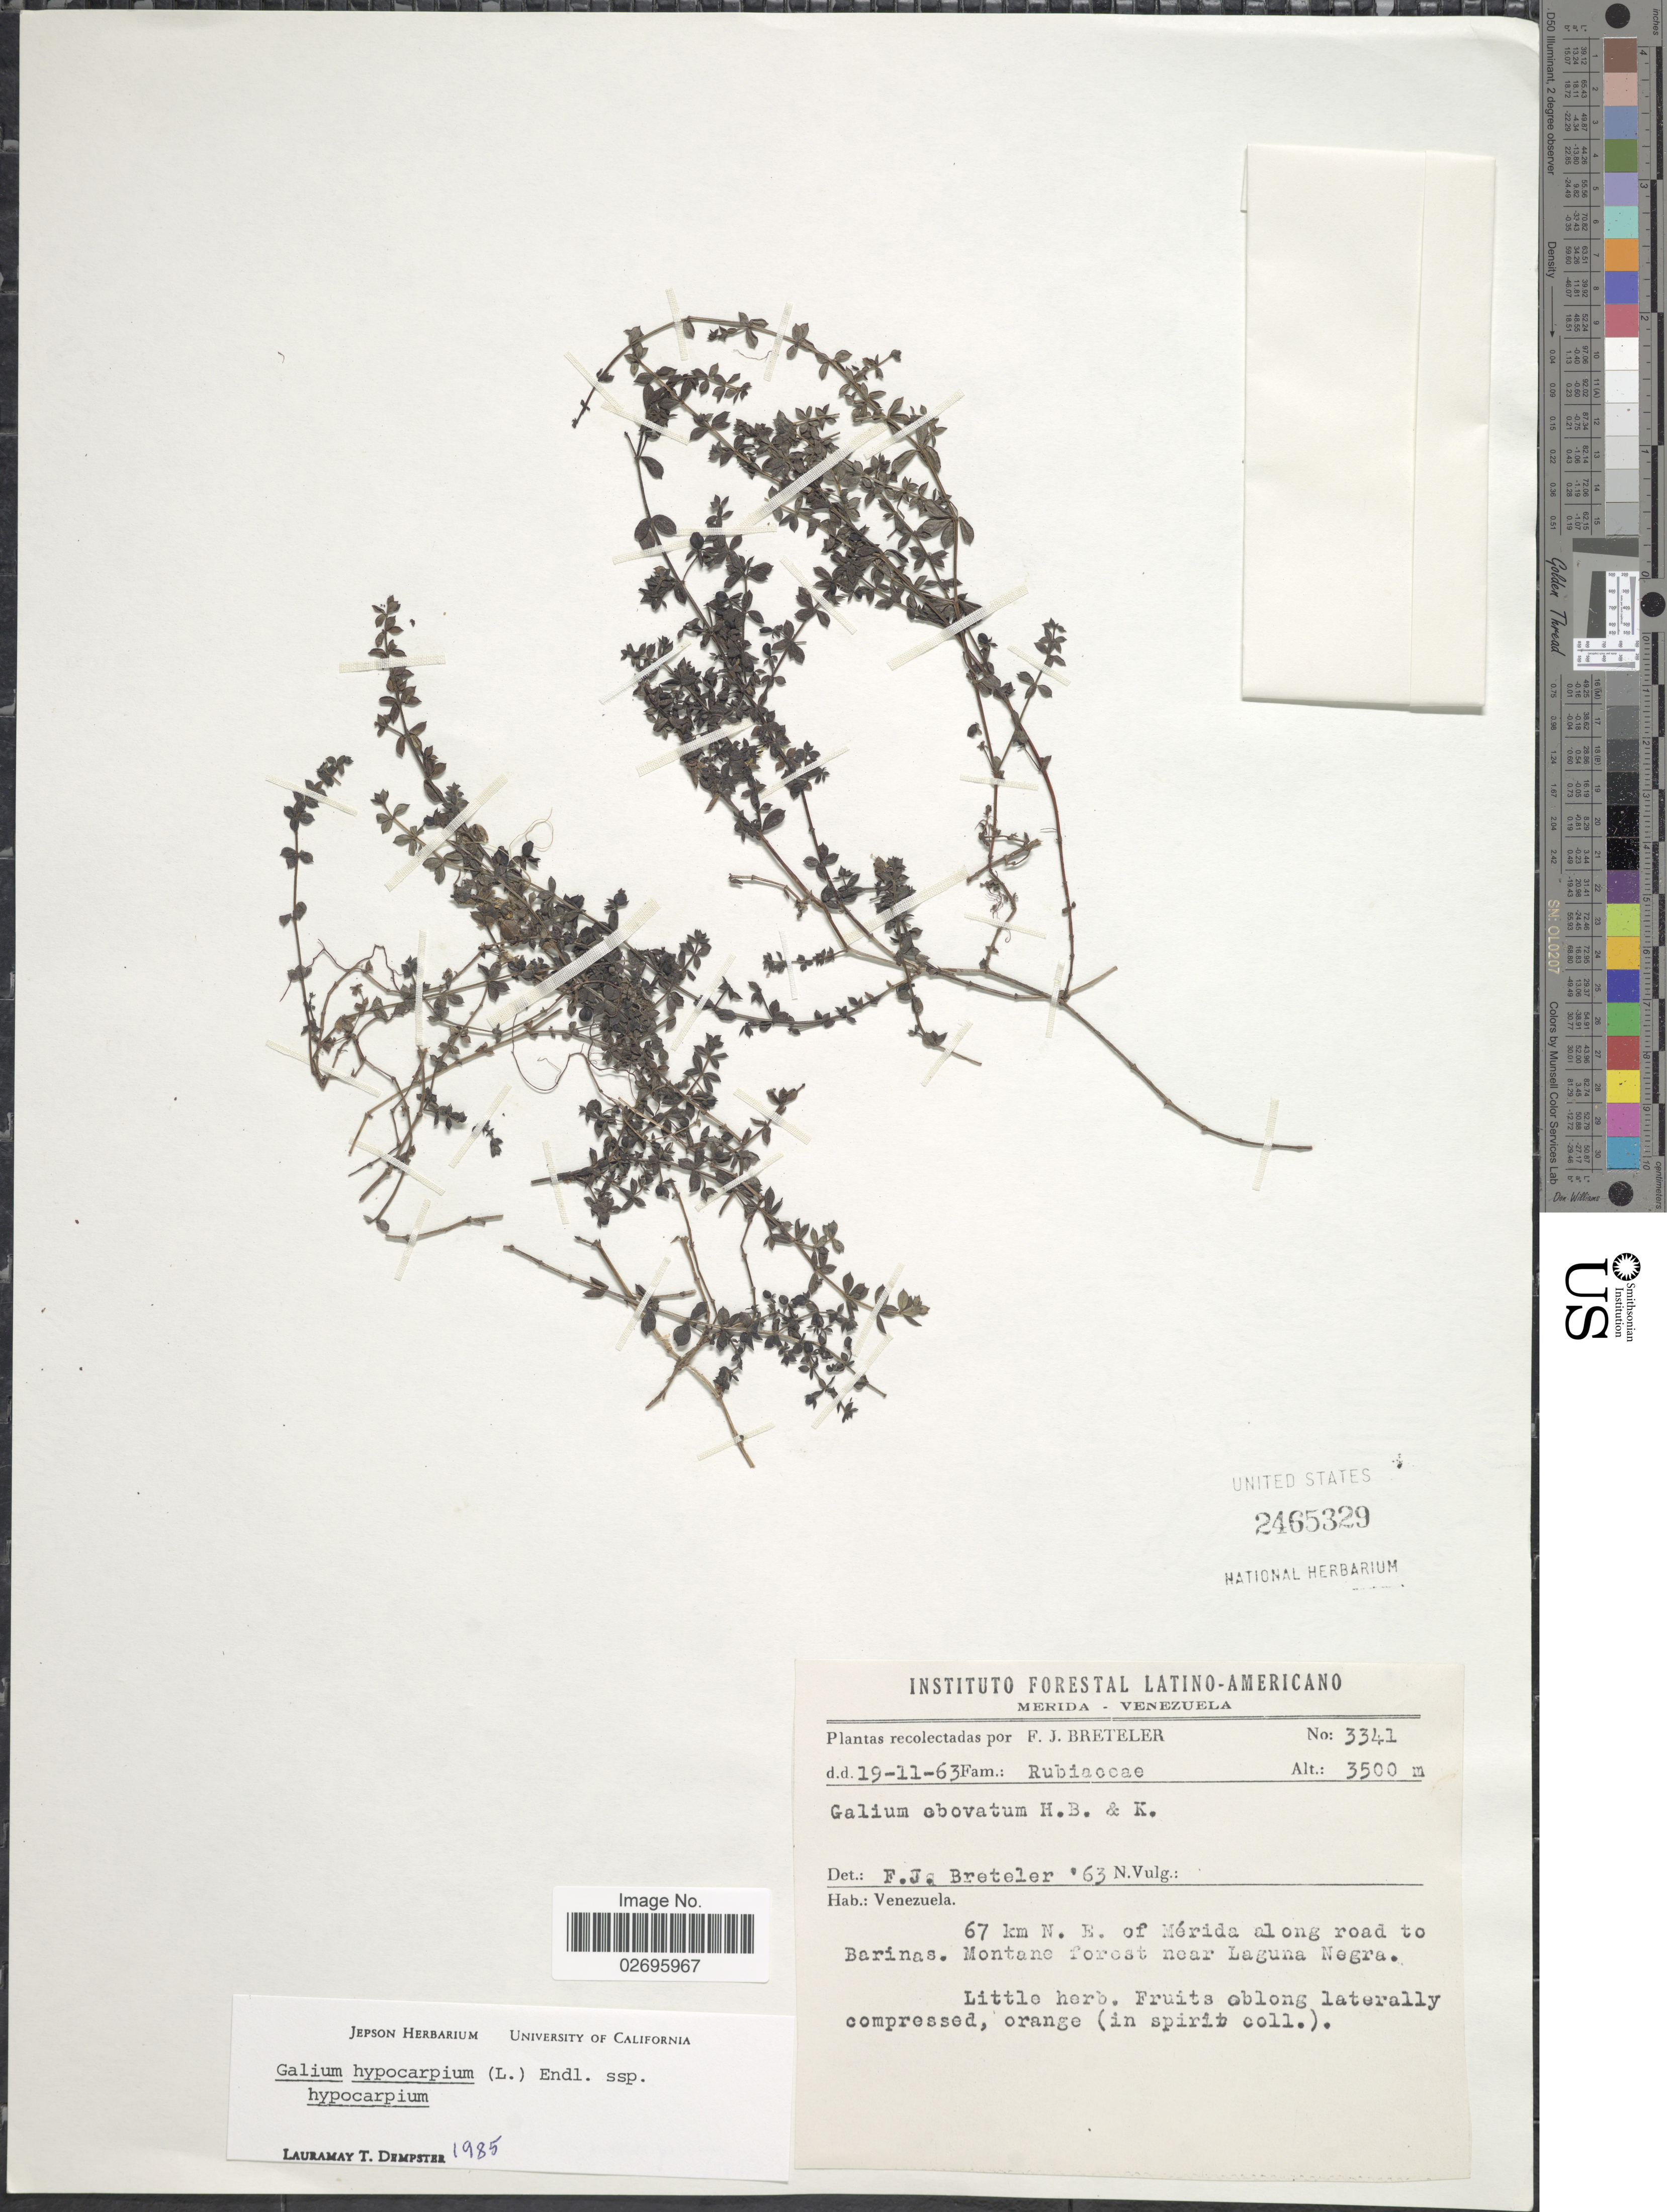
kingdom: Plantae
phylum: Tracheophyta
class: Magnoliopsida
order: Gentianales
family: Rubiaceae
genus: Galium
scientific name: Galium hypocarpium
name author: (L.) Endl. ex Griseb.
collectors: F. J. Breteler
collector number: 3341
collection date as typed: Transcribed d/m/y: 19/11/63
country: Venezuela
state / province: Mérida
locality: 67 km N.E. of Mérida along road to Barinas. Montane forest near Laguna Negra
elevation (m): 3500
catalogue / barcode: US 2465329